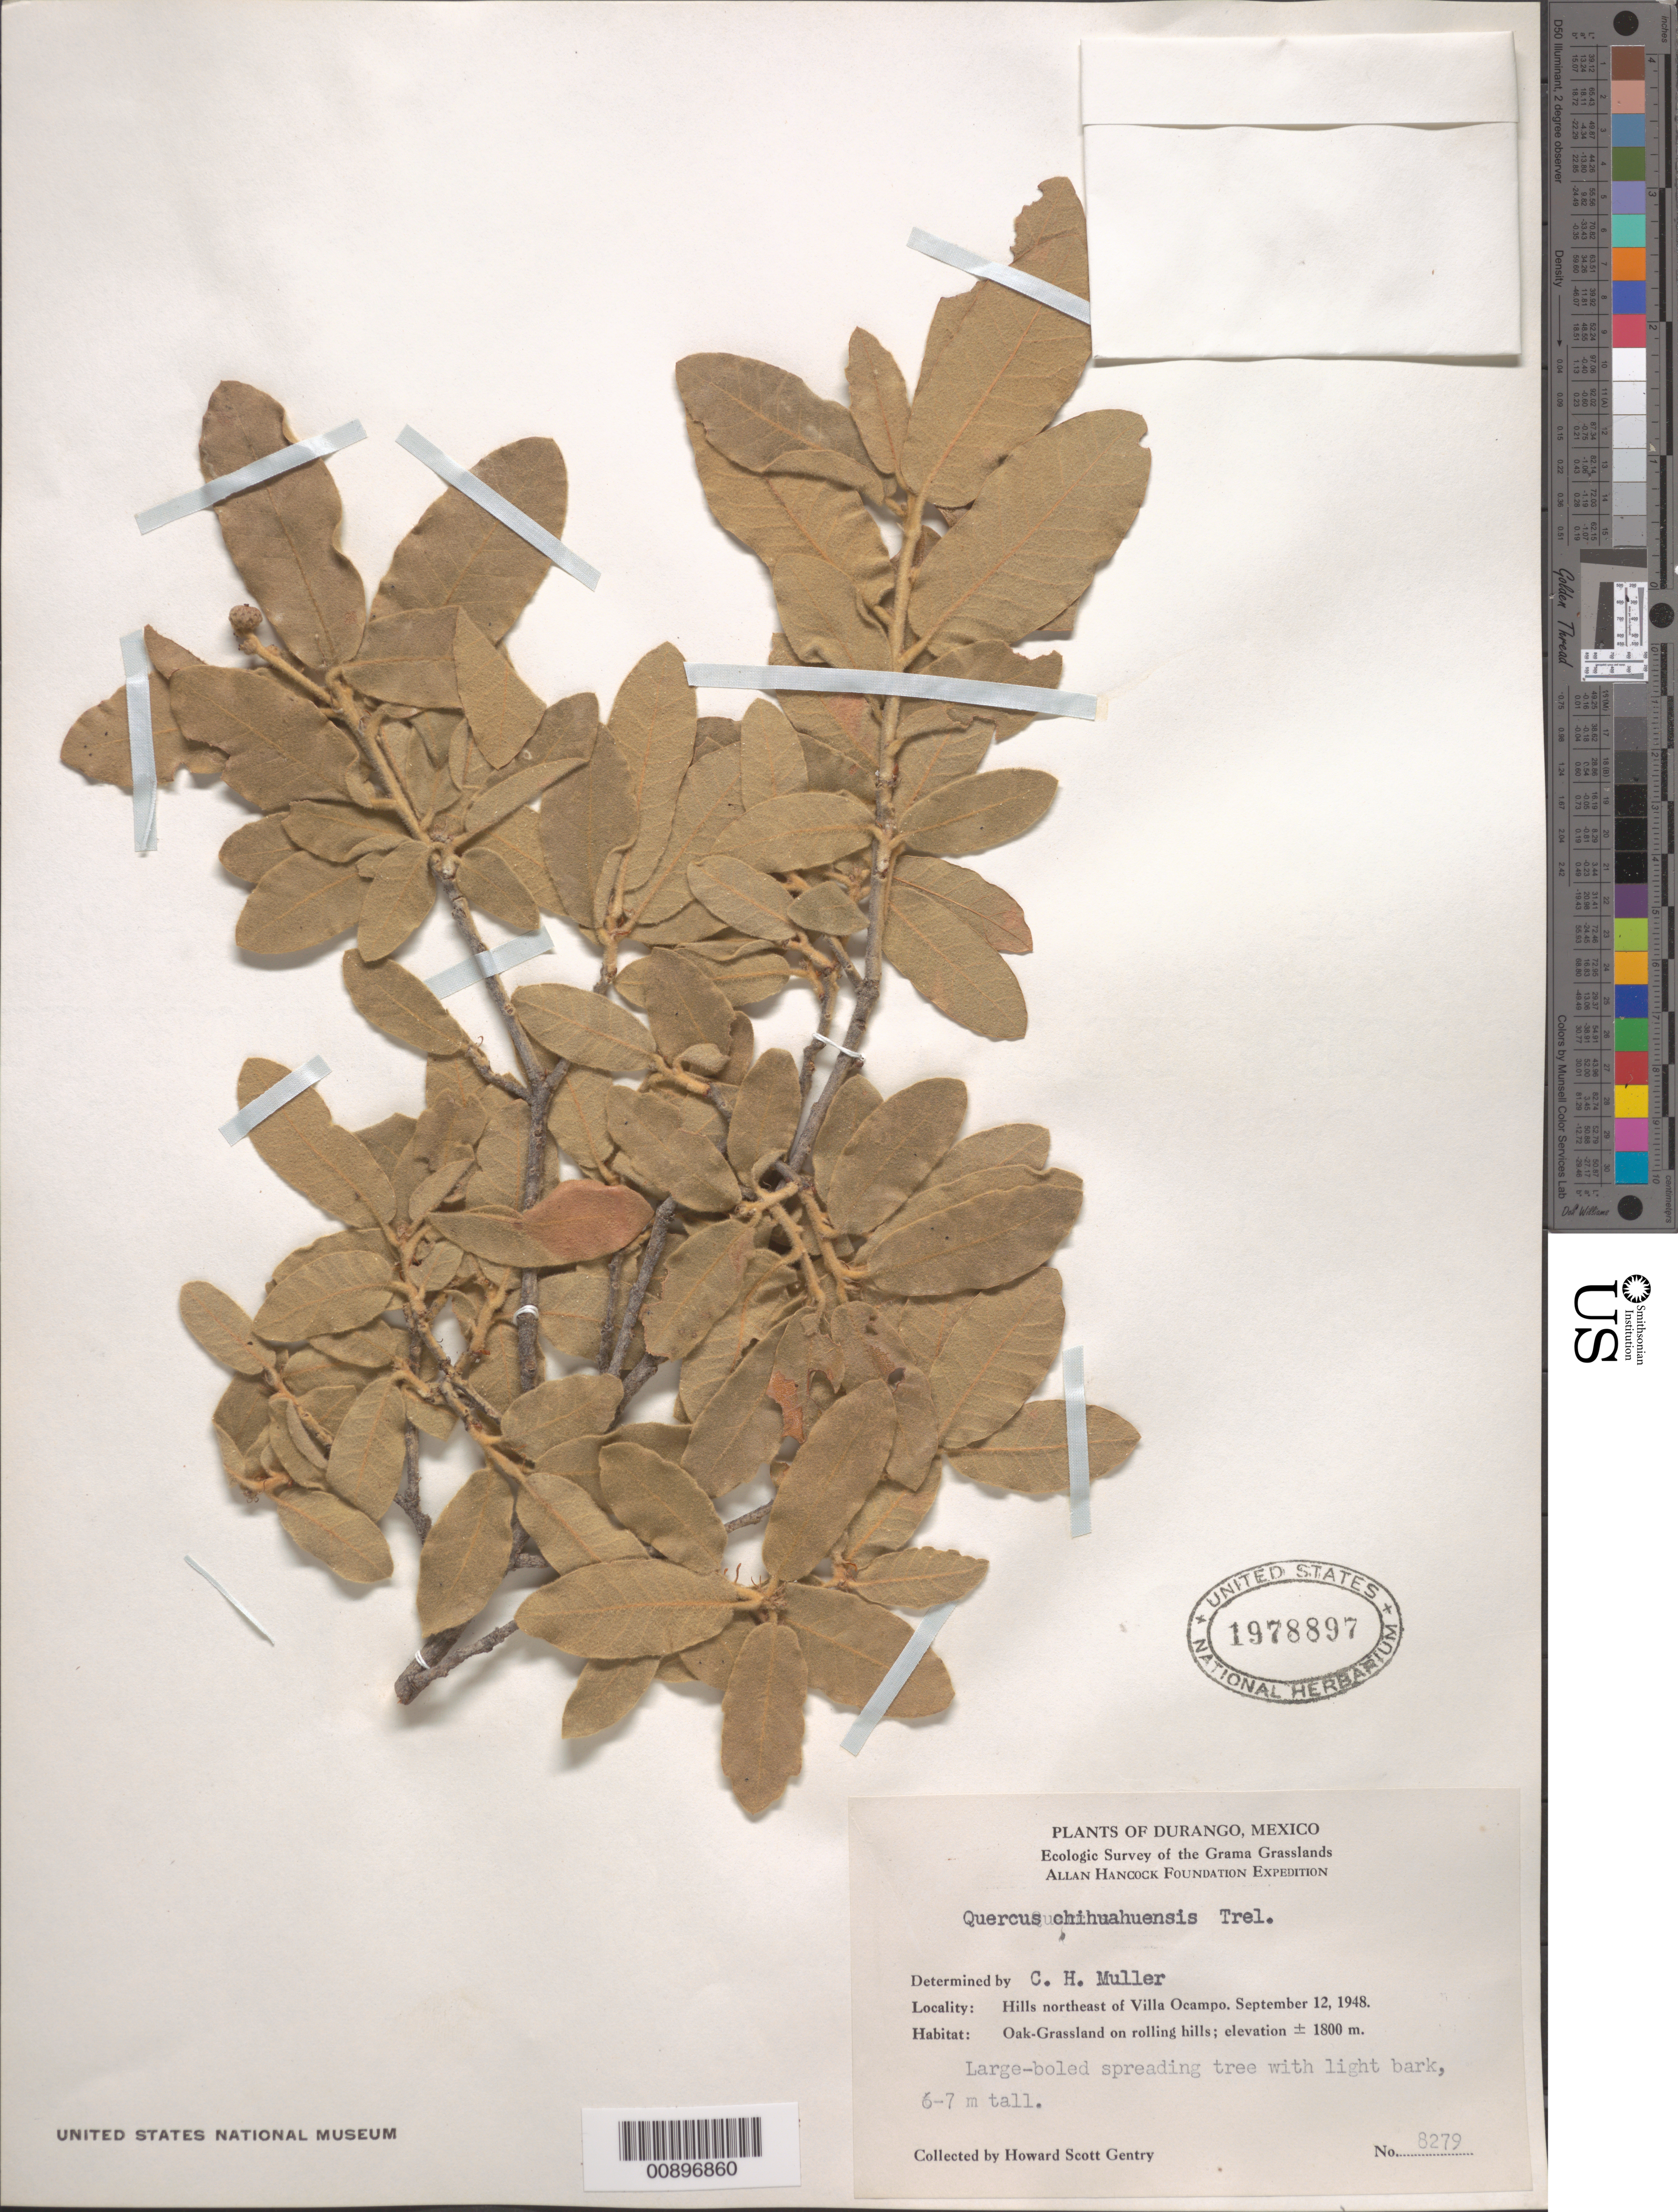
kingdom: Plantae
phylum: Tracheophyta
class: Magnoliopsida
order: Fagales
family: Fagaceae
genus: Quercus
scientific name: Quercus chihuahuensis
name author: Trel.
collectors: H. S. Gentry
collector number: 8279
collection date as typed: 12 Sep 1948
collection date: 1948-09-12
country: Mexico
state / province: Durango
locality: Hills northeast of Villa Ocampo. Durango.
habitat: Oak-Grassland on rolling hills.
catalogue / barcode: US 1978897